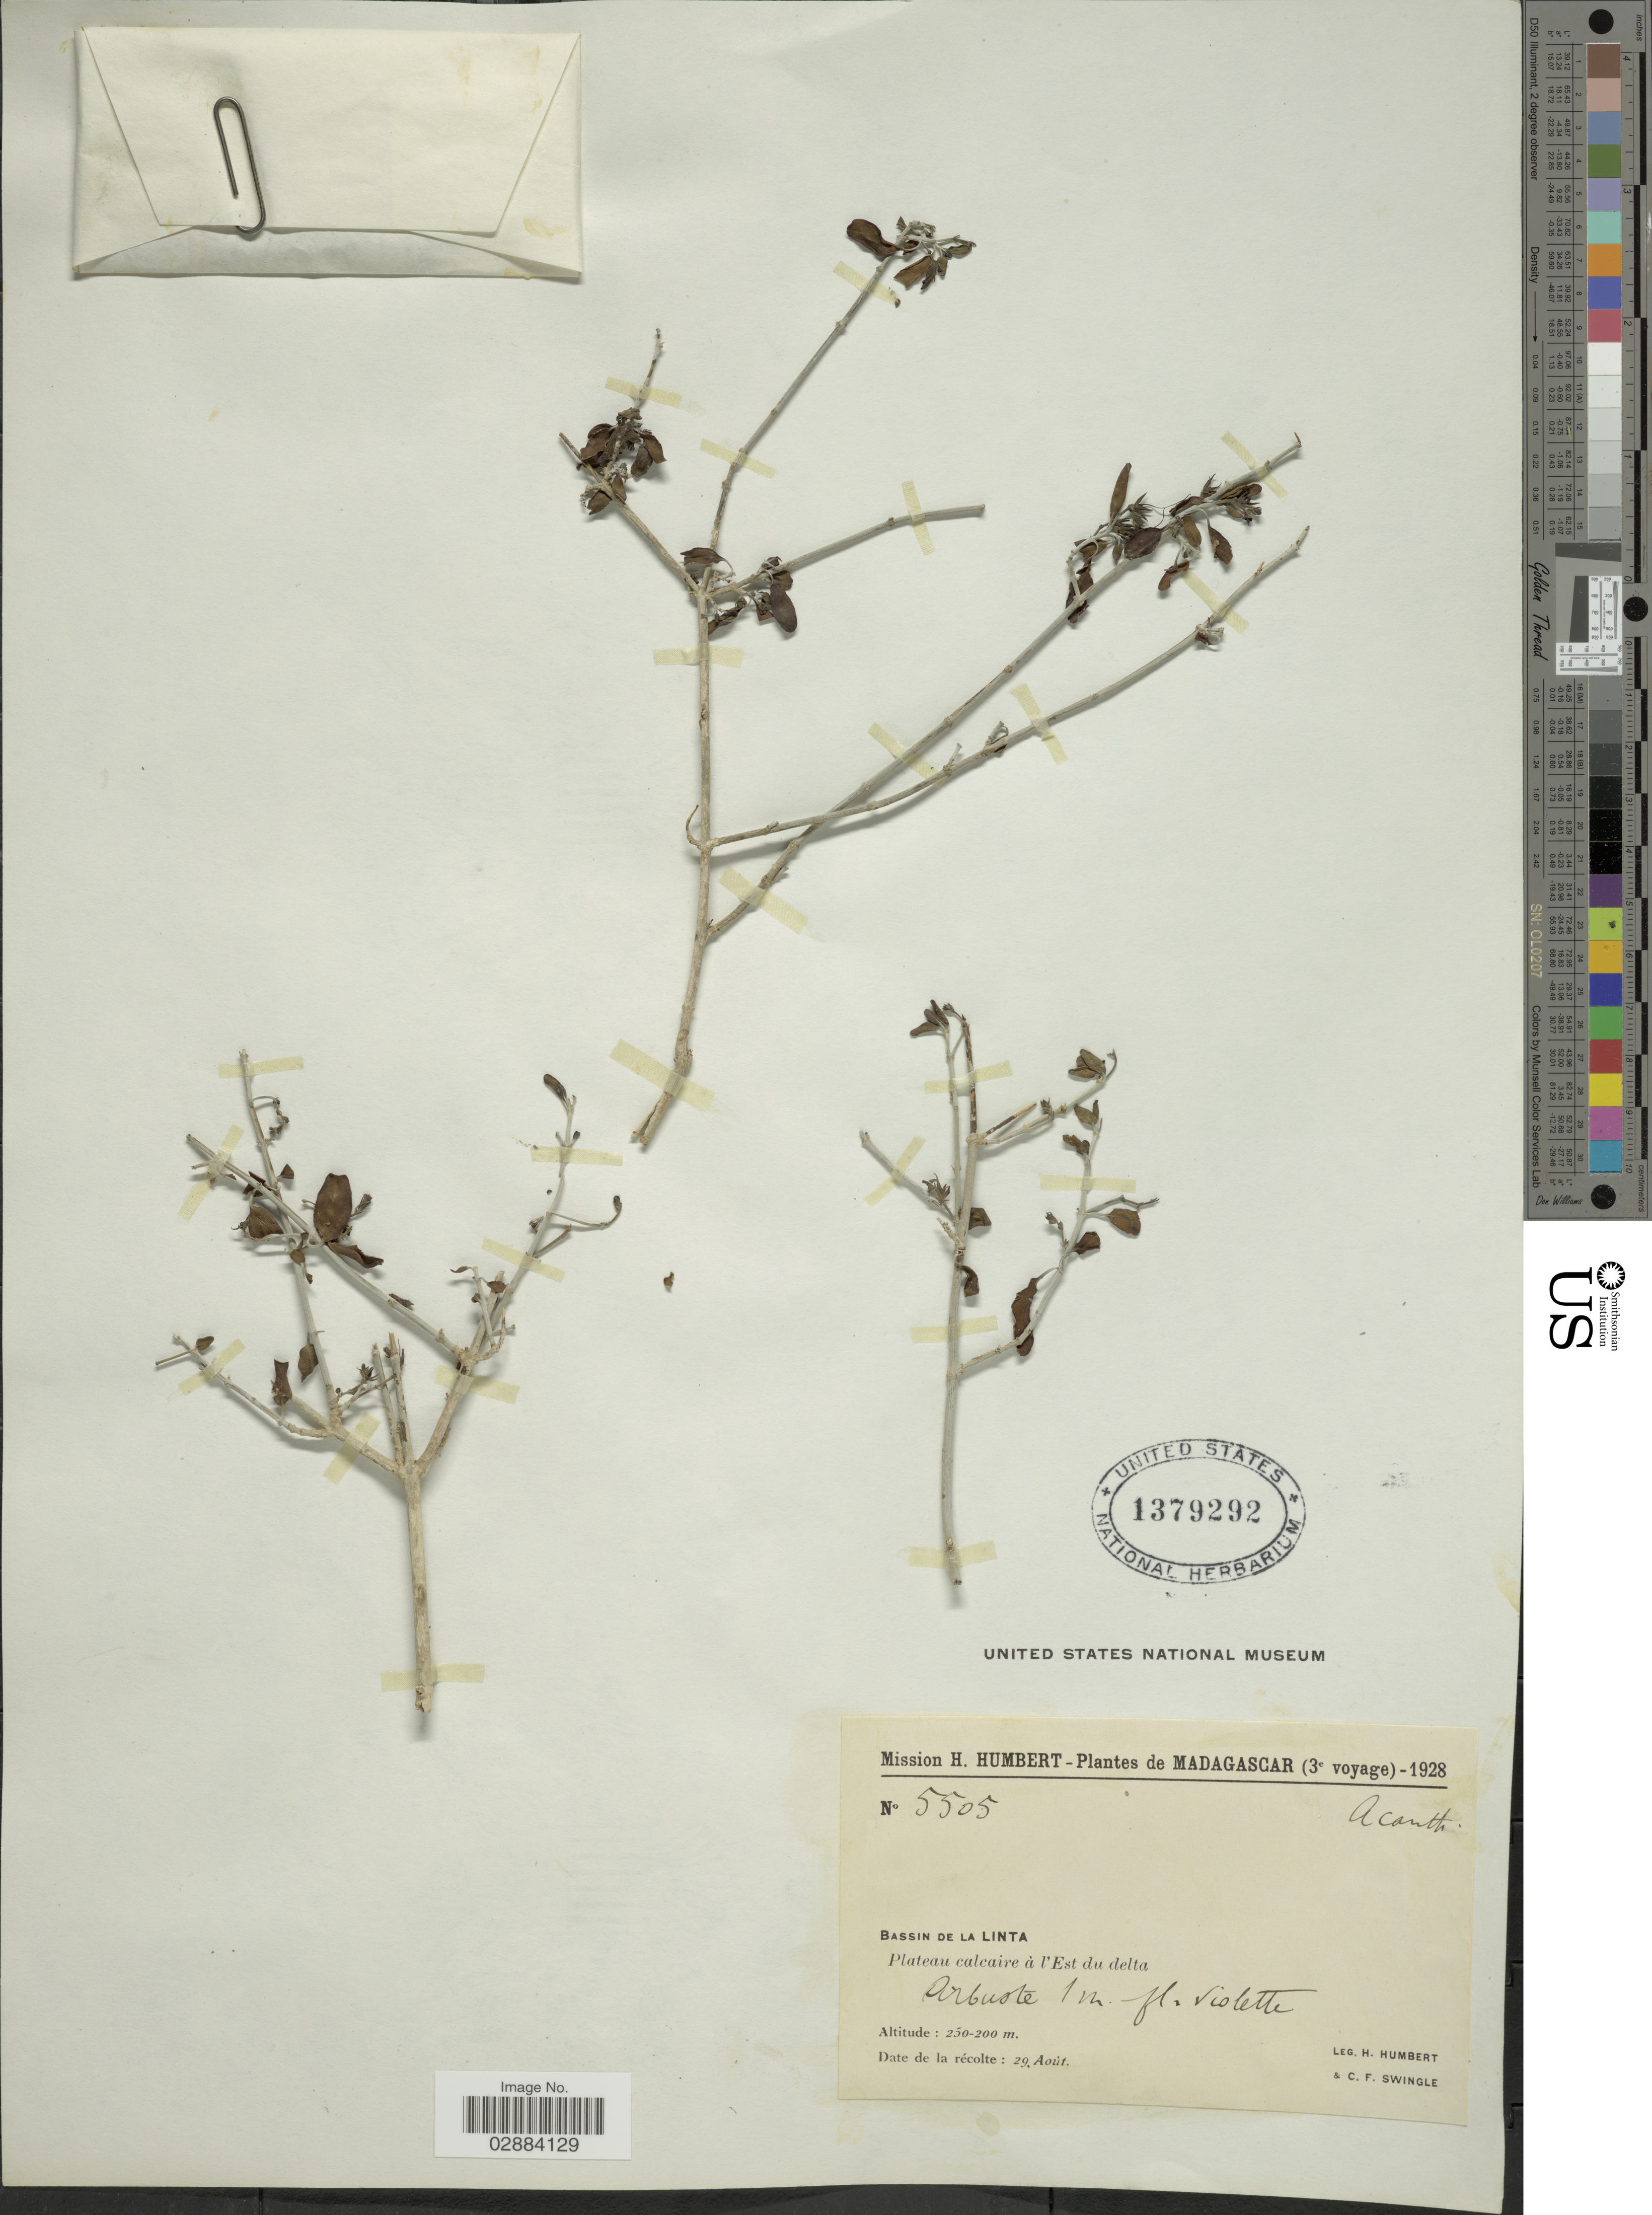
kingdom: Plantae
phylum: Tracheophyta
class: Magnoliopsida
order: Lamiales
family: Acanthaceae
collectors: H. Humbert & C. Swingle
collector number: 5505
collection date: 1928-08-29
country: Madagascar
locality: Bassin de La Linta. Plateau calcaire à l'Est du delta.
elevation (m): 200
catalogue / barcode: US 1379292